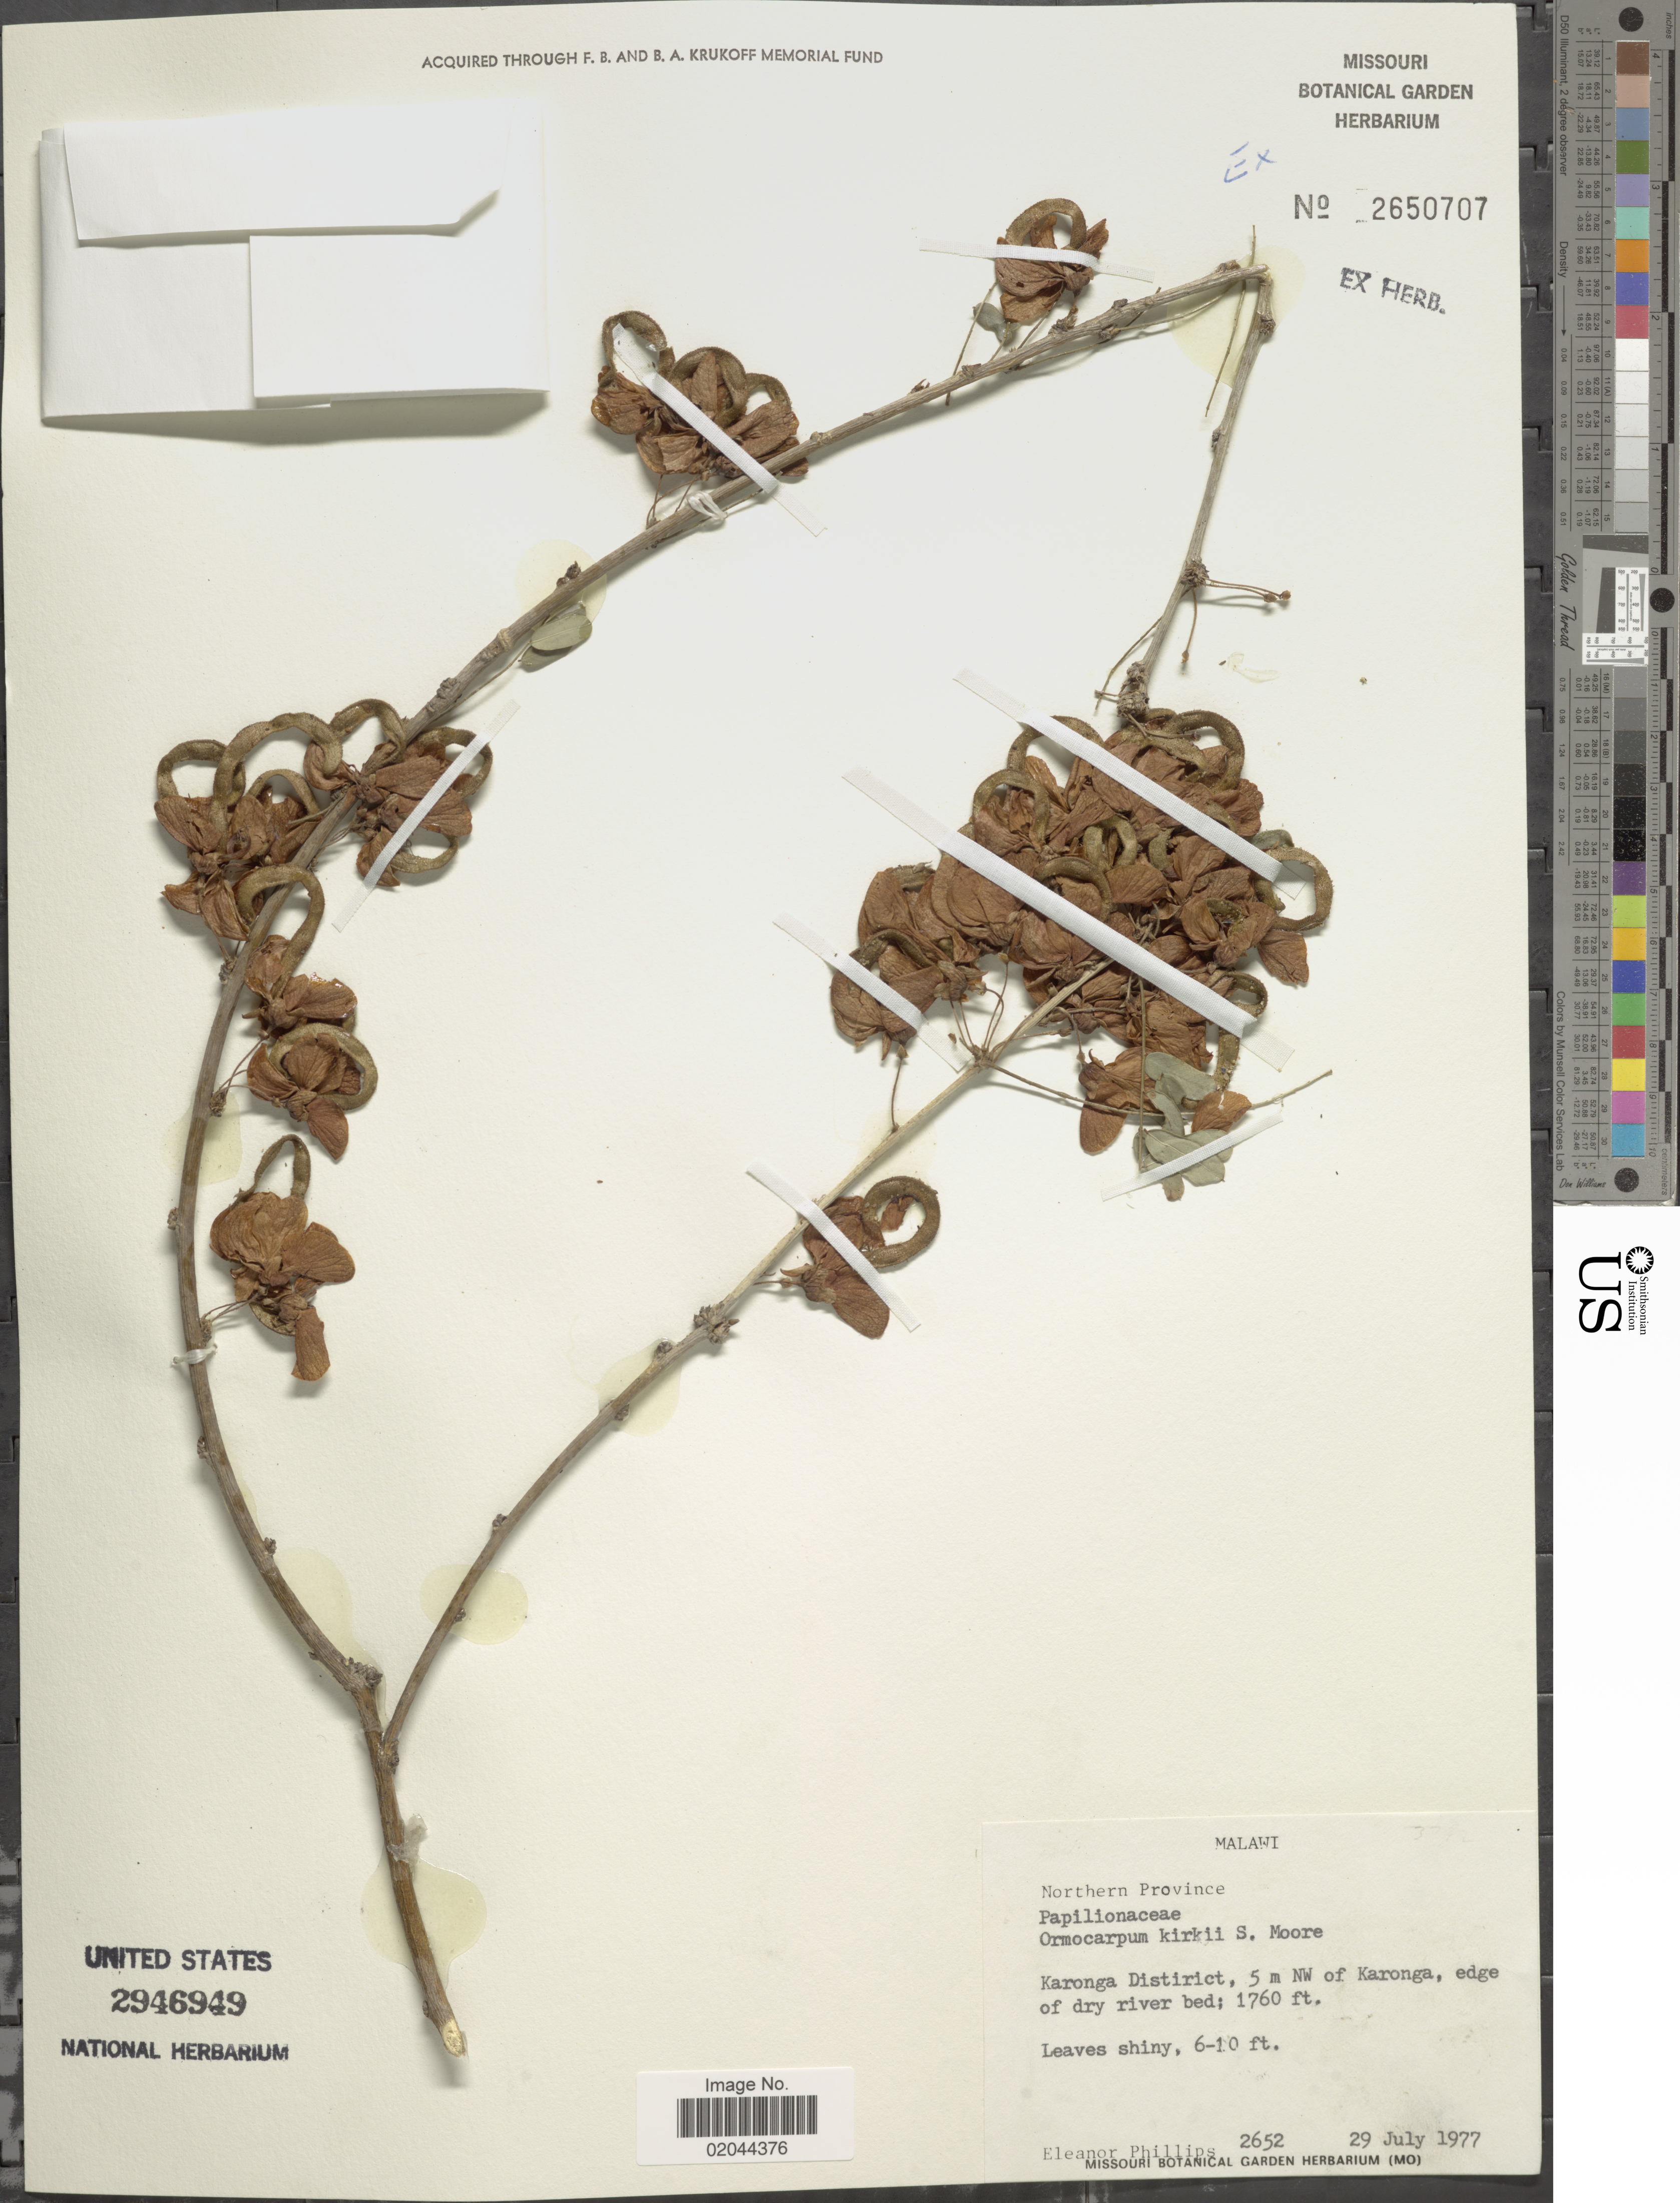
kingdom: Plantae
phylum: Tracheophyta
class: Magnoliopsida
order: Fabales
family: Fabaceae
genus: Ormocarpum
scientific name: Ormocarpum kirkii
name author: S. Moore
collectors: E. Phillips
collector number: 2652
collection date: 1977-07-29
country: Malawi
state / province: Northern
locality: Northern Province, Karonga District, 5 m NW of Karonga, edge of dry river bed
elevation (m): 536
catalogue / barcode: US 2946949